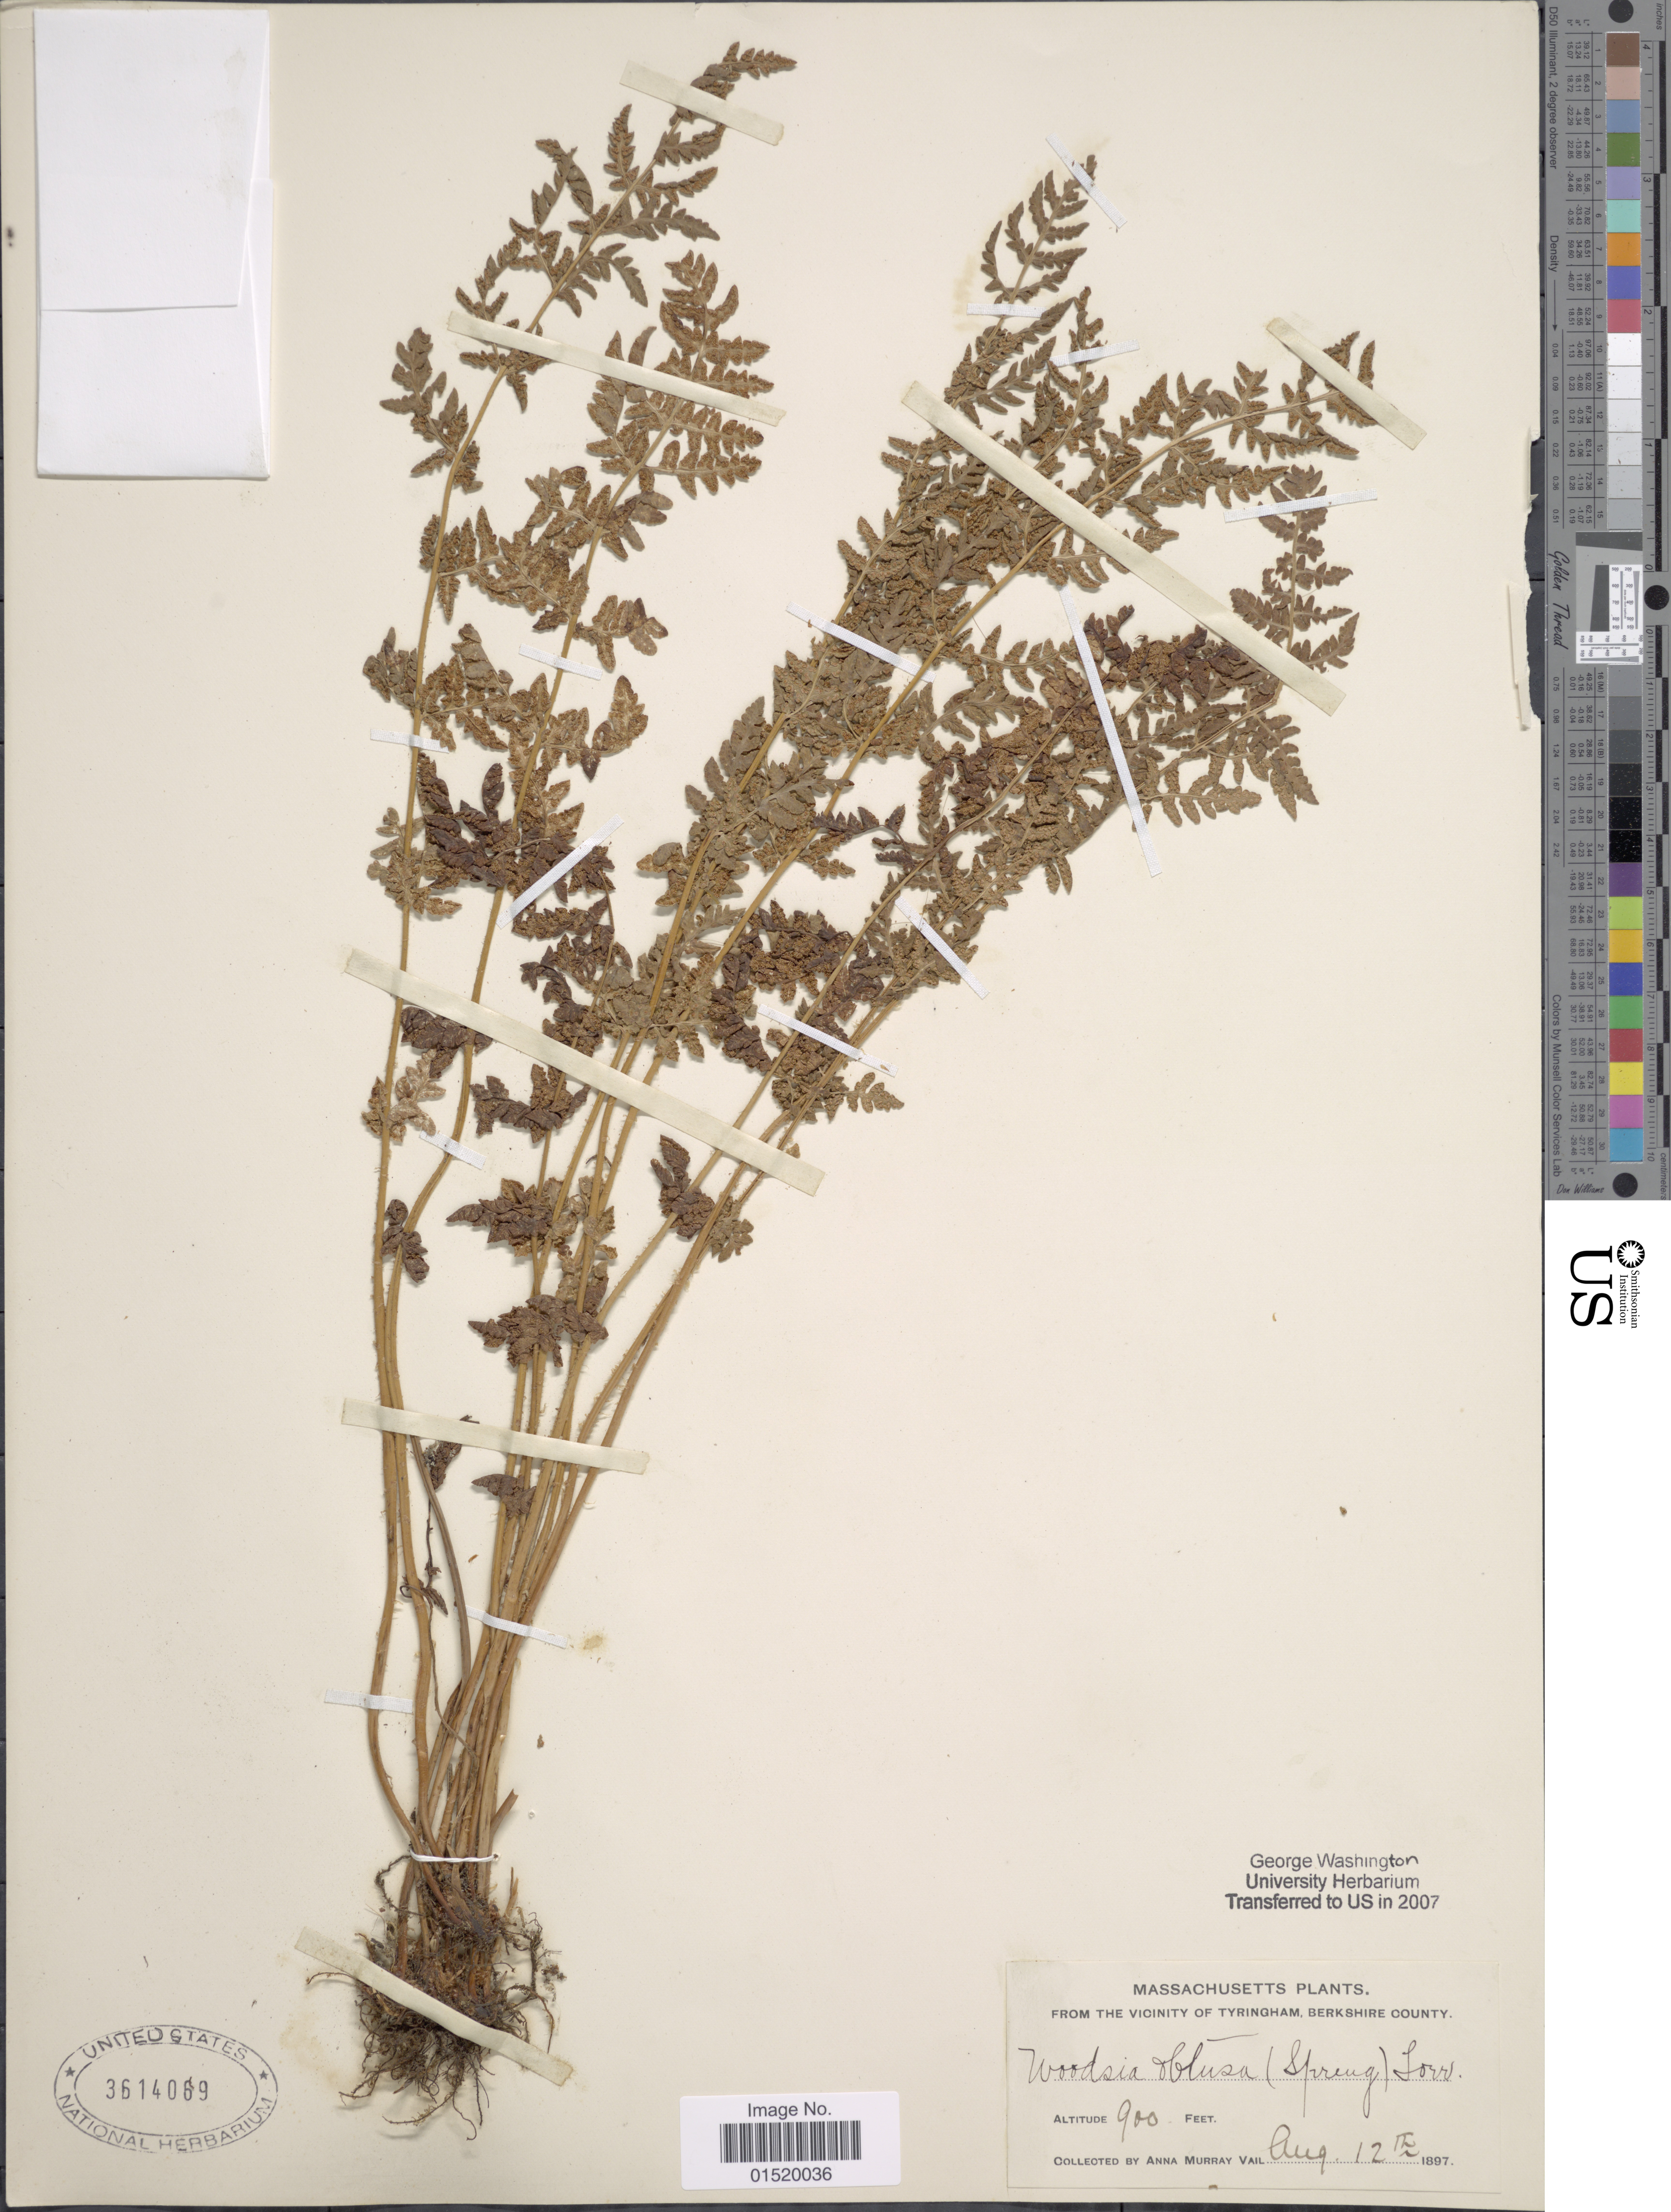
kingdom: Plantae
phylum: Tracheophyta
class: Polypodiopsida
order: Polypodiales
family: Woodsiaceae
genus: Woodsia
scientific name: Woodsia obtusa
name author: (Spreng.) Torr.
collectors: A. Murray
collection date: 1897-08-12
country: United States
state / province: Massachusetts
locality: From the Vicinity of Tyringham, berkshire County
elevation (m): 274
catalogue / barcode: US 3614069